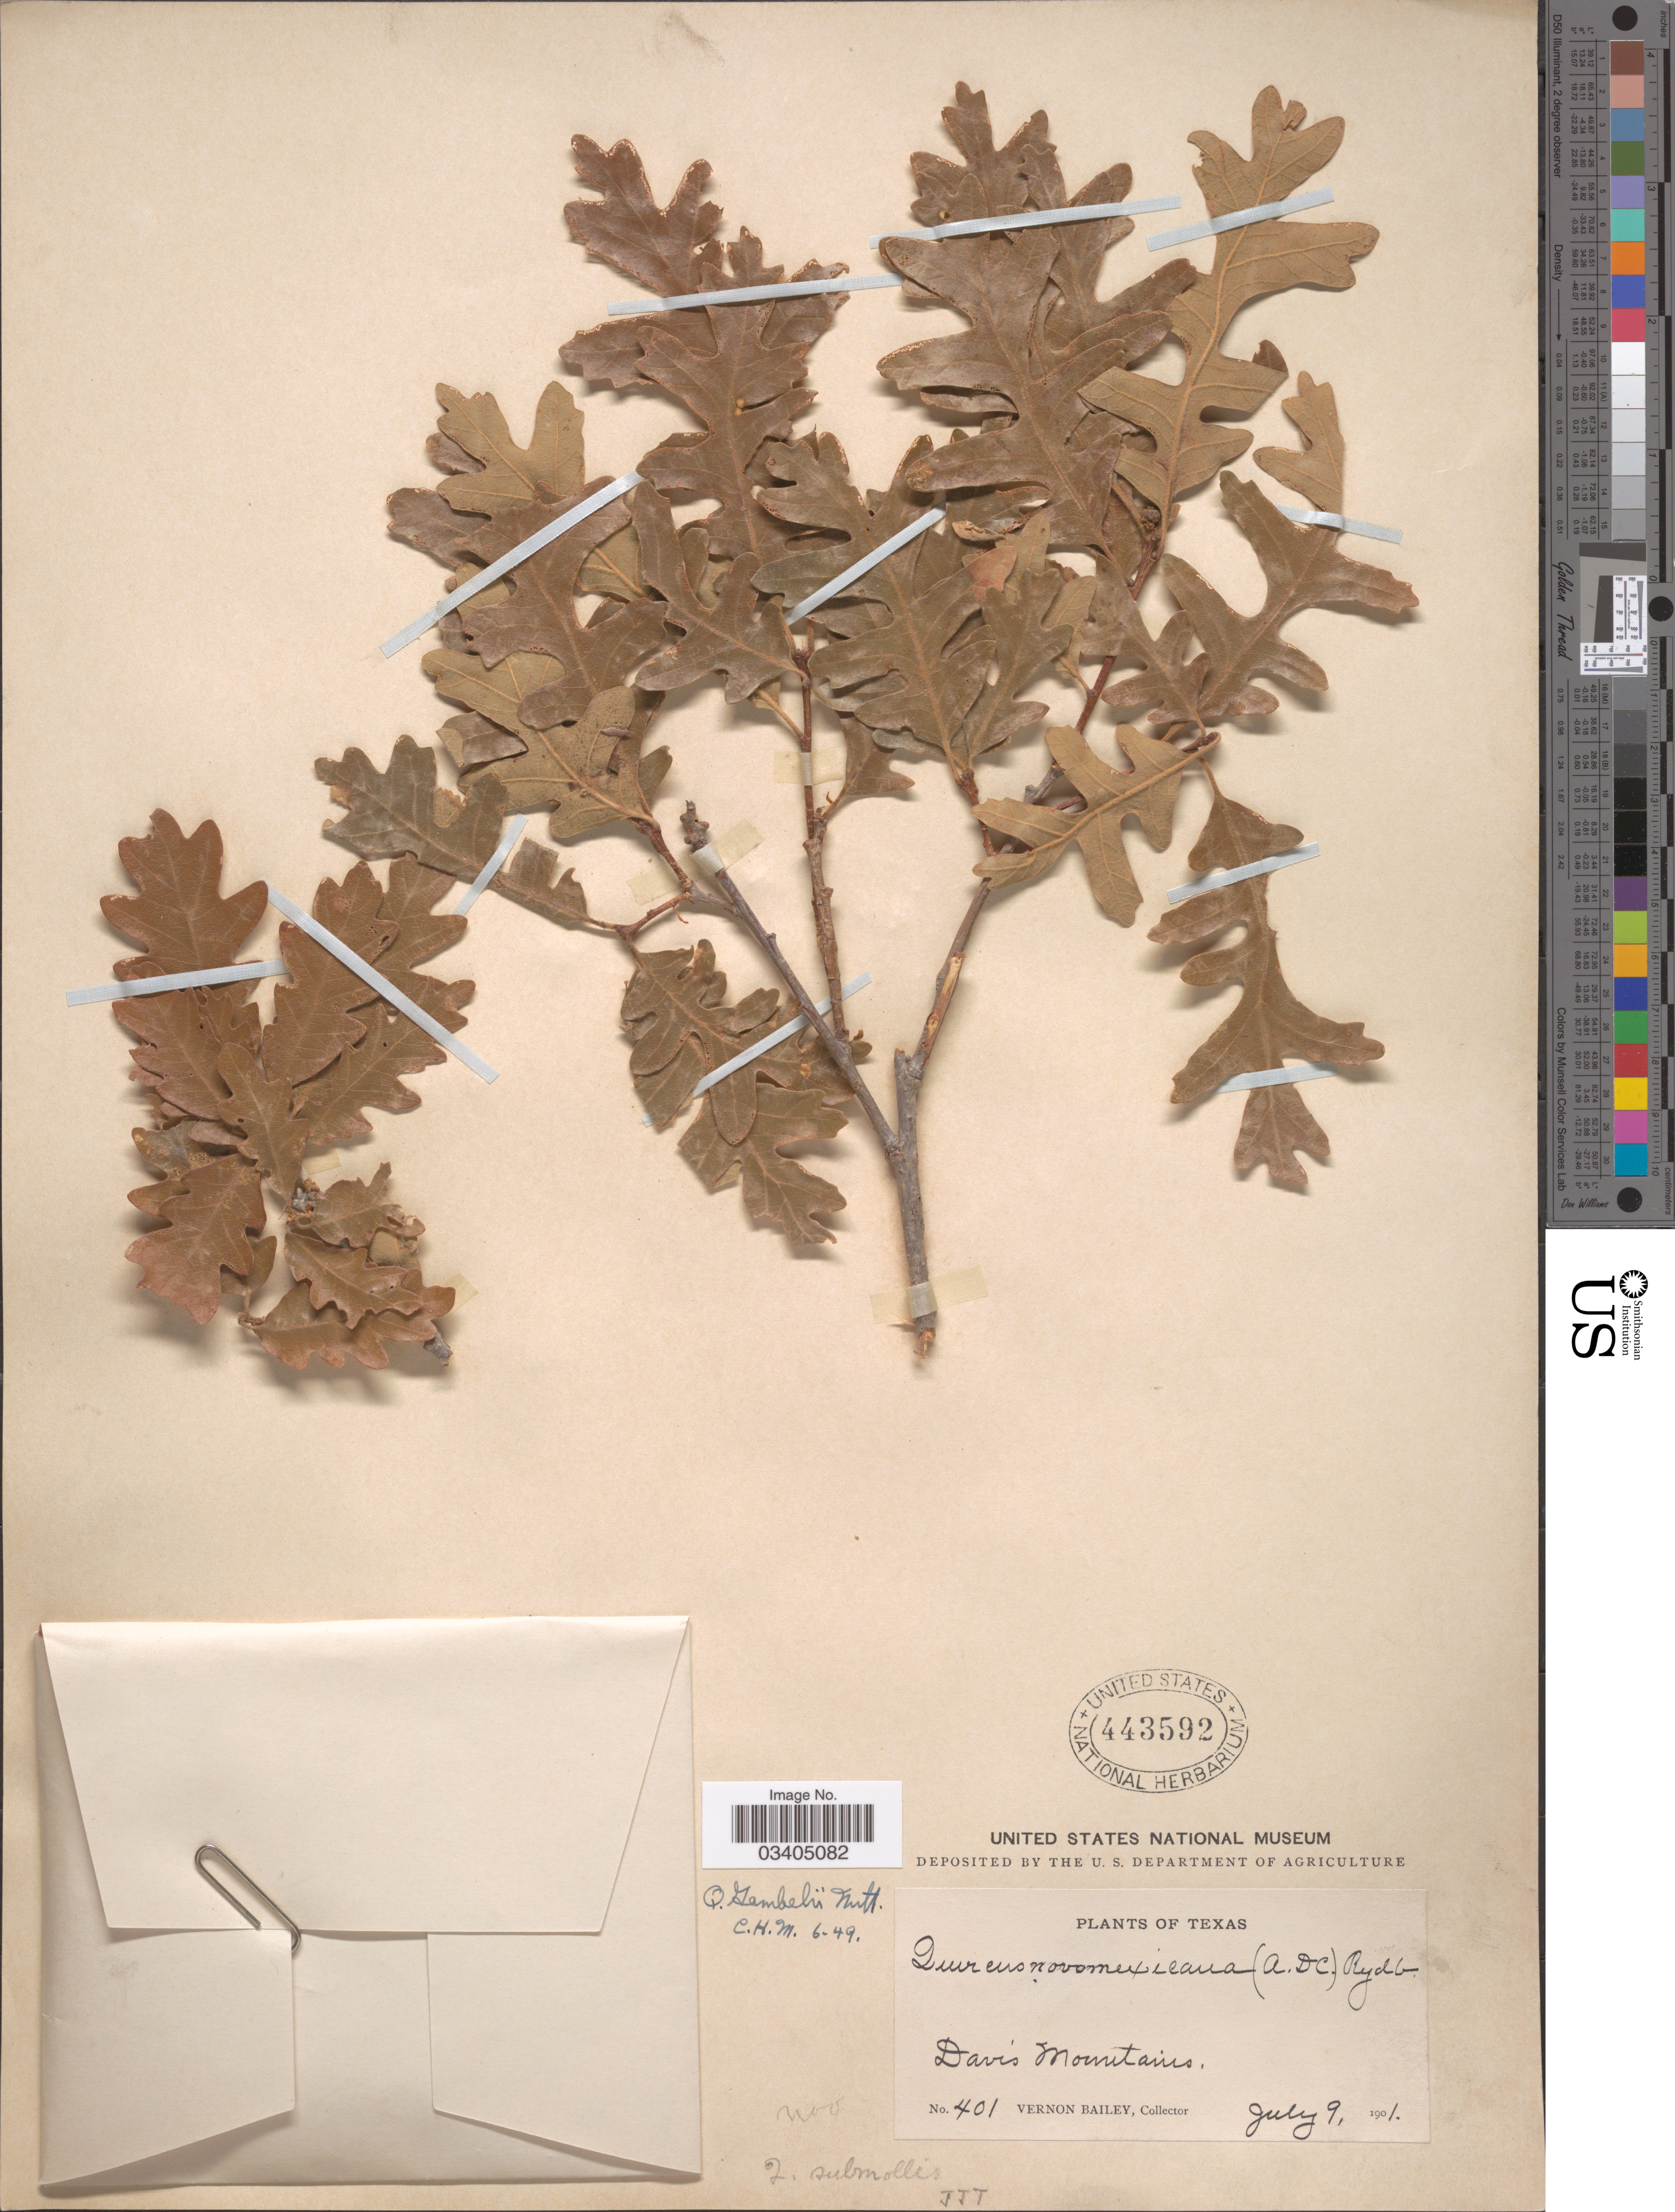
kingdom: Plantae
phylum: Tracheophyta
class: Magnoliopsida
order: Fagales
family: Fagaceae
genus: Quercus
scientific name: Quercus gambelii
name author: Nutt.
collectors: V. O. Bailey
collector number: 401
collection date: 1901-07-09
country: United States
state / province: Texas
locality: Davis Mountains.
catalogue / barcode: US 443592